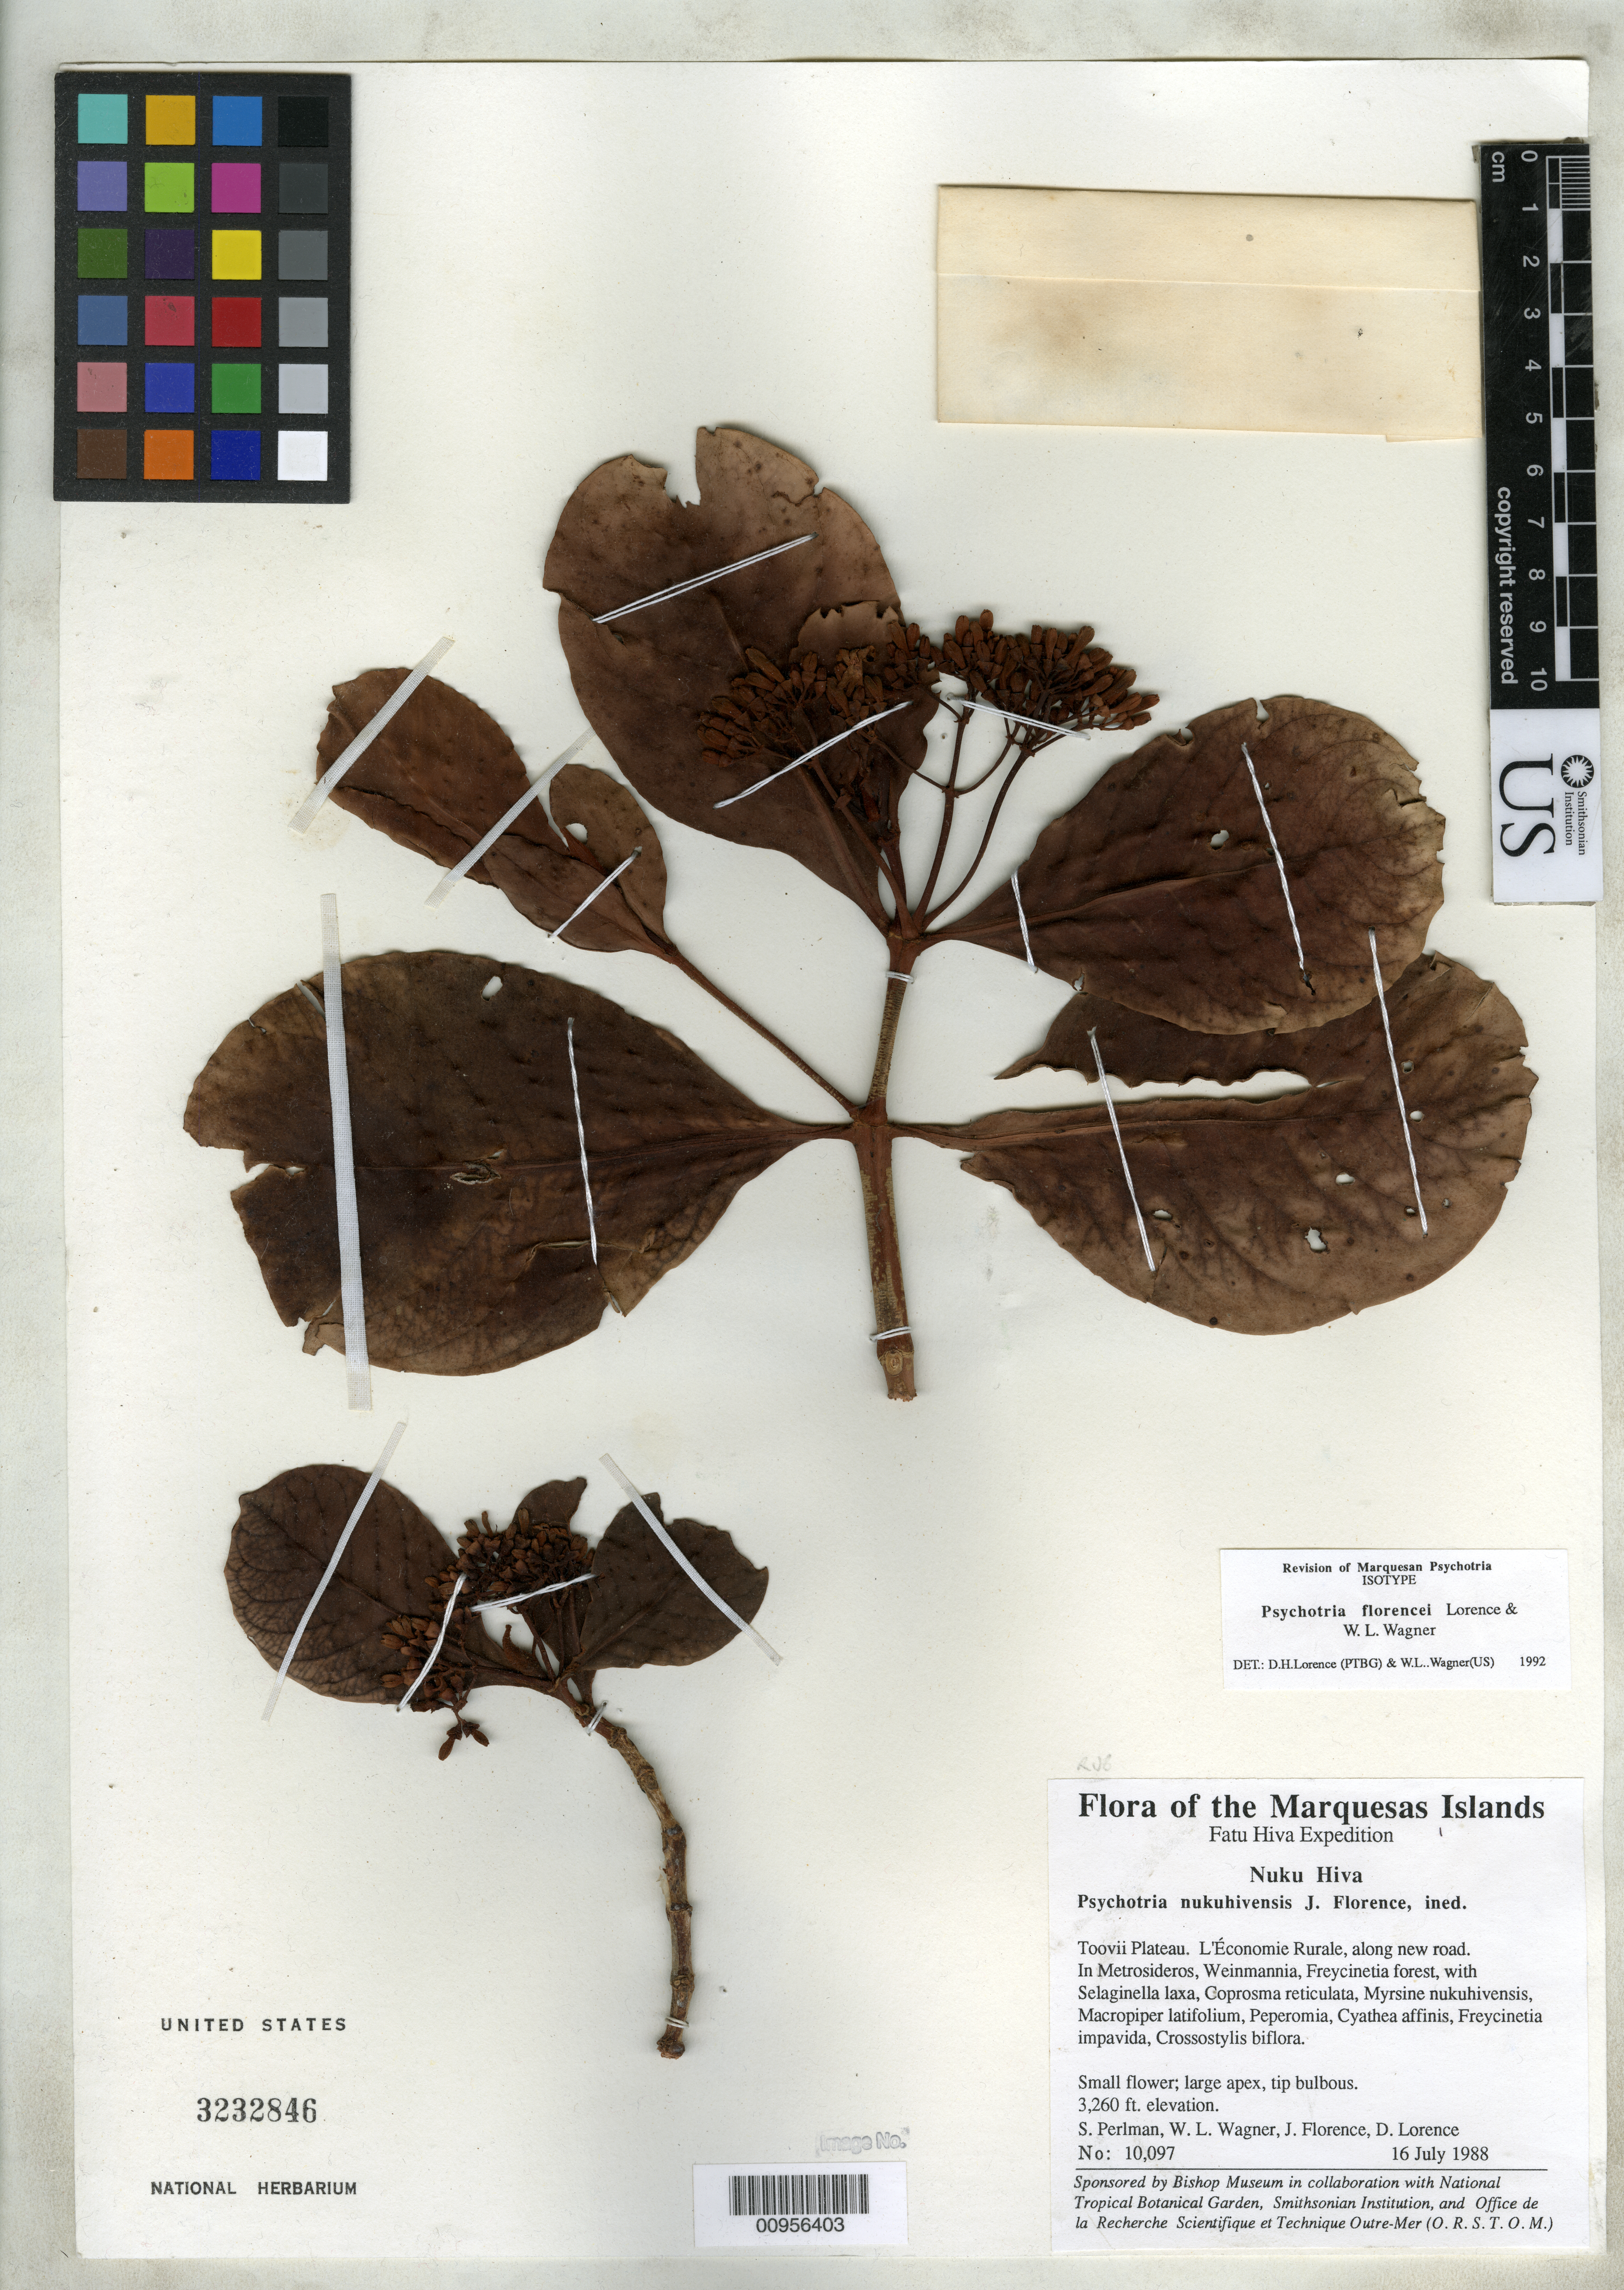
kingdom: Plantae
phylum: Tracheophyta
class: Magnoliopsida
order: Gentianales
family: Rubiaceae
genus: Psychotria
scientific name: Psychotria florencei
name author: Lorence & W.L. Wagner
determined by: Lorence, David H.; Wagner, W. L.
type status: Isotype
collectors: S. P. Perlman, W. L. Wagner, J. Florence & D. Lorence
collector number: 10097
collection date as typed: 16 Jul 1988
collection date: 1988-07-16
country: French Polynesia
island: Nuku Hiva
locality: Toovii Plateau. L'Economie Rurale, along new road.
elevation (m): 994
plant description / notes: Specimen is annotated with name "Psychotria nukuhivensis J. Florence, ined." [apparently never published].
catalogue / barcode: US 3232846